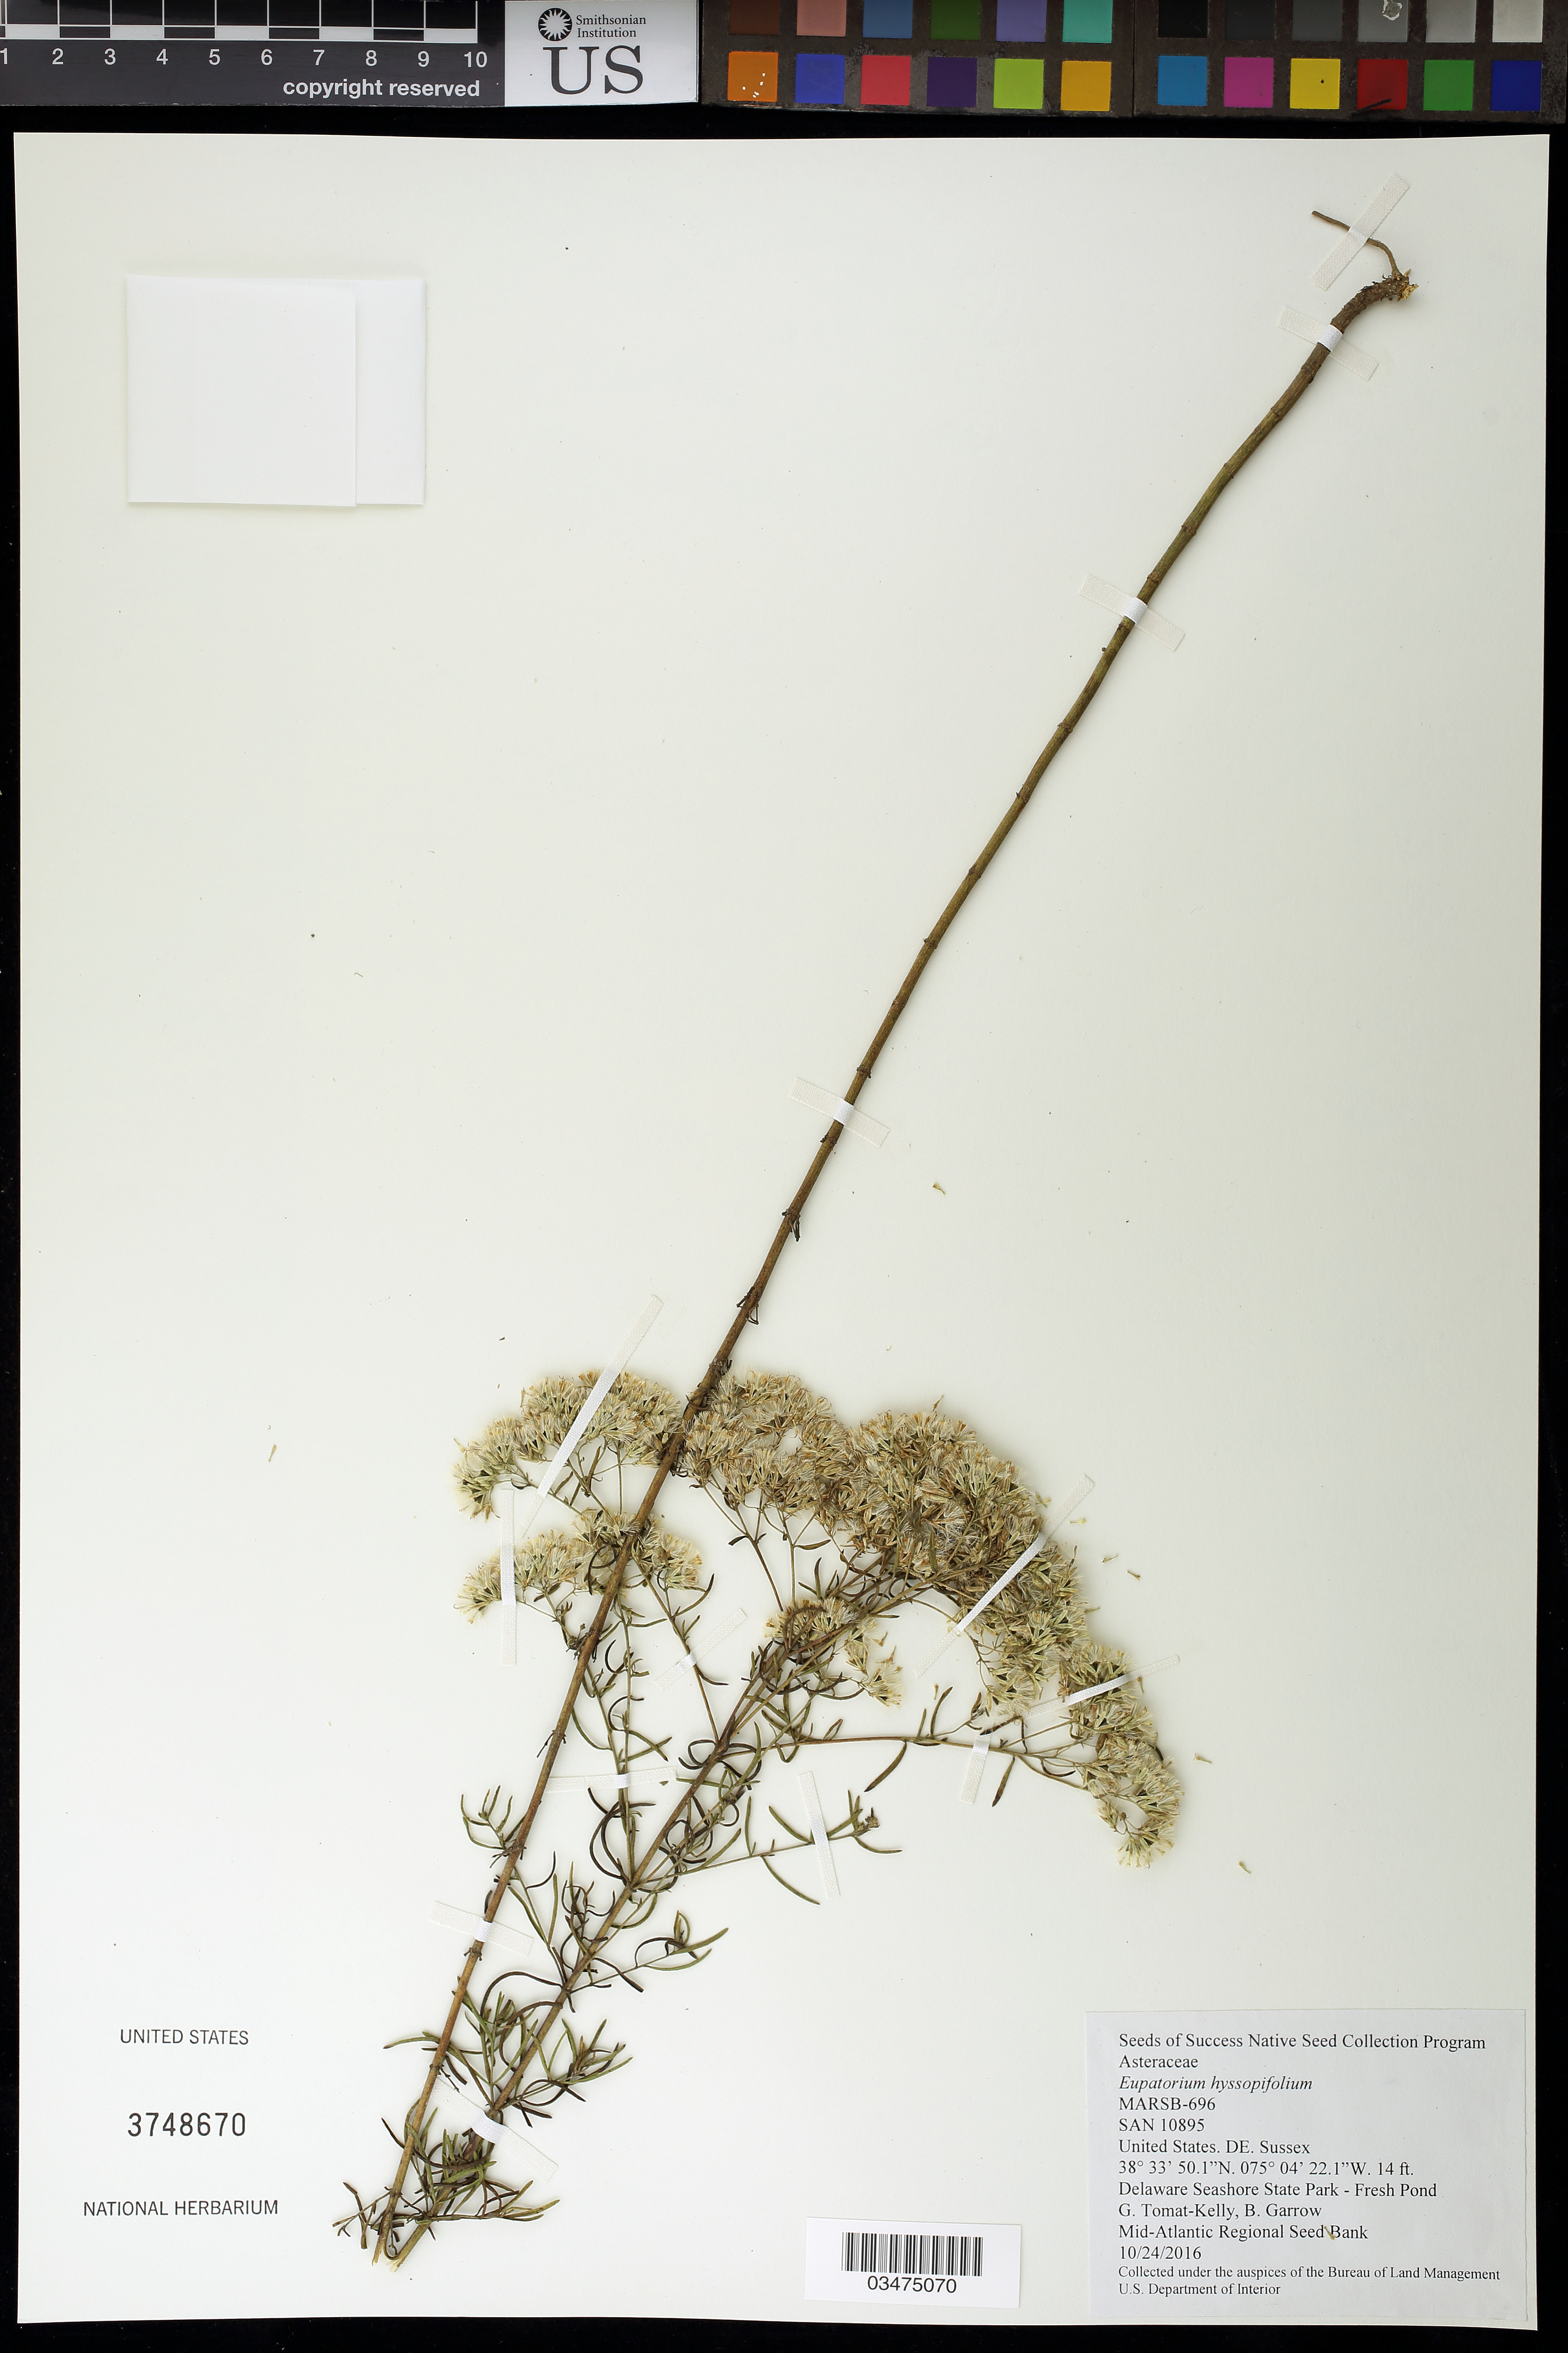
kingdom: Plantae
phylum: Tracheophyta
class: Magnoliopsida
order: Asterales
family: Asteraceae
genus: Eupatorium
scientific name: Eupatorium hyssopifolium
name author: L.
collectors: G. Tomat-Kelly & B. Garrow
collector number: MARSB-696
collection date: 2016-10-24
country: United States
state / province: Delaware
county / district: Sussex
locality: Delaware Seashore State Park- Fresh Pond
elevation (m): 4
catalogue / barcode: US 3748670